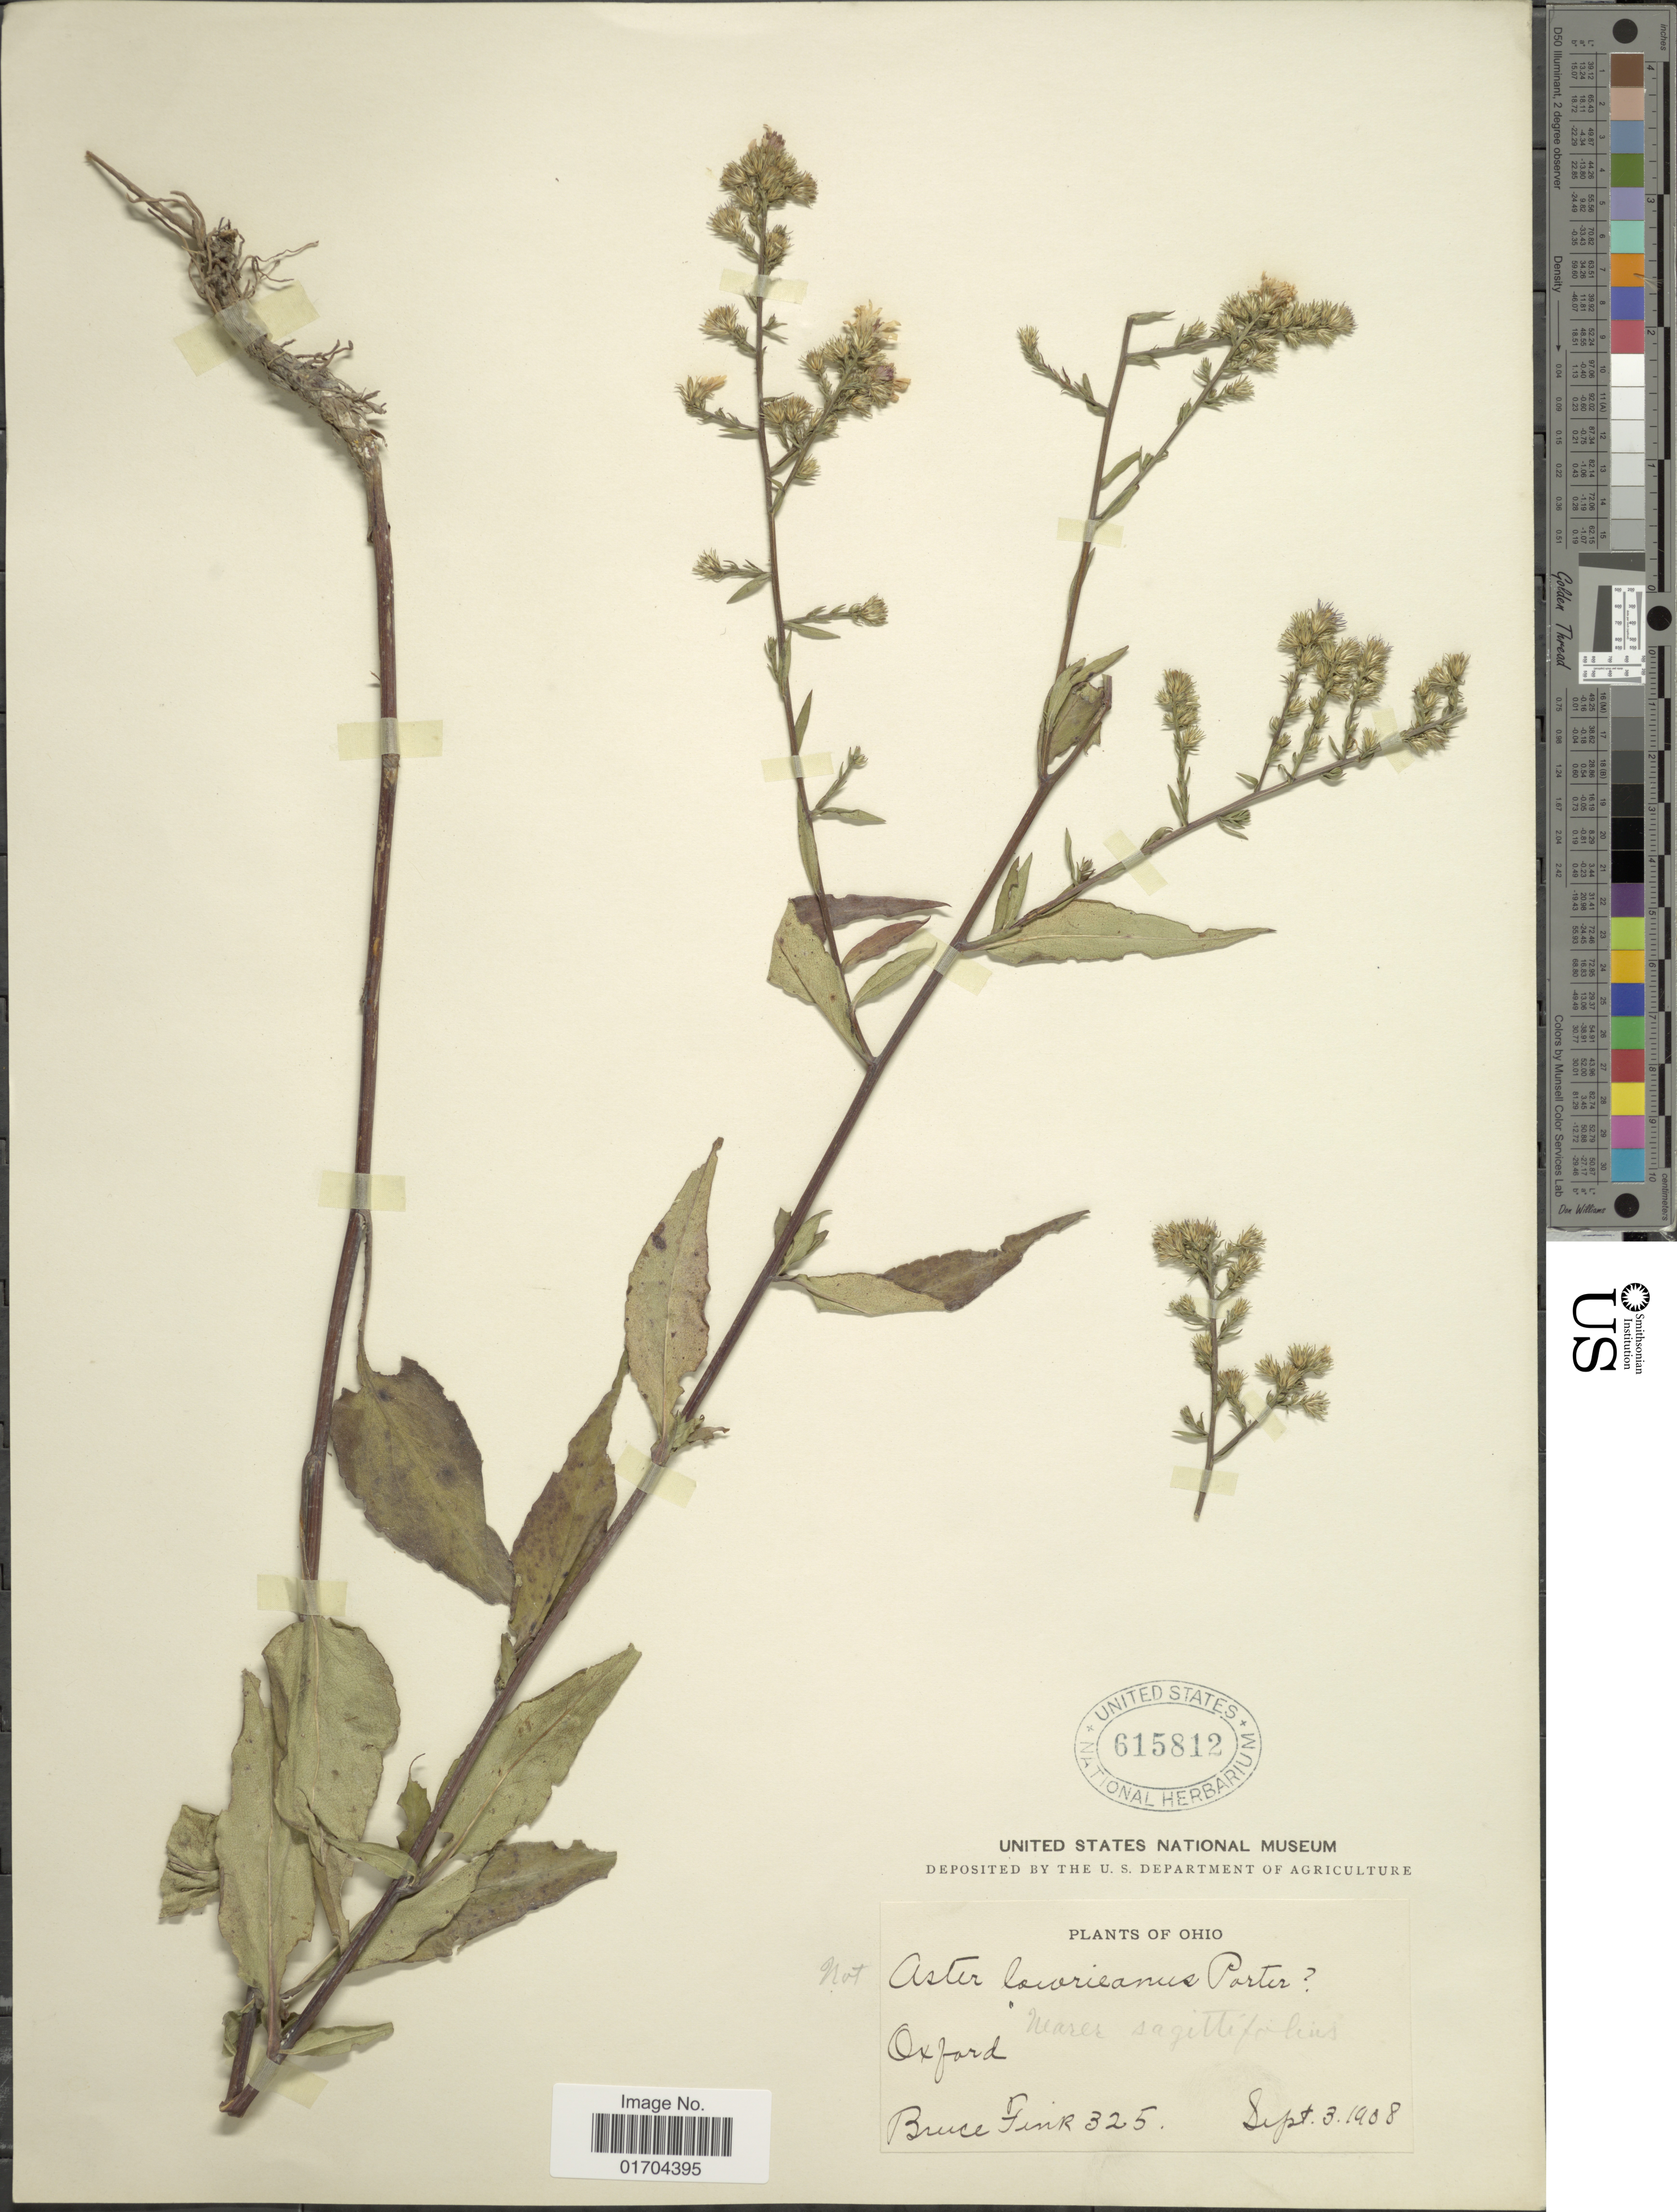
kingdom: Plantae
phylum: Tracheophyta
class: Magnoliopsida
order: Asterales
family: Asteraceae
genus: Symphyotrichum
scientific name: Symphyotrichum sp.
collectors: B. Fink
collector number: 325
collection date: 1908-09-03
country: United States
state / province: Ohio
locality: Oxford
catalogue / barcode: US 615812